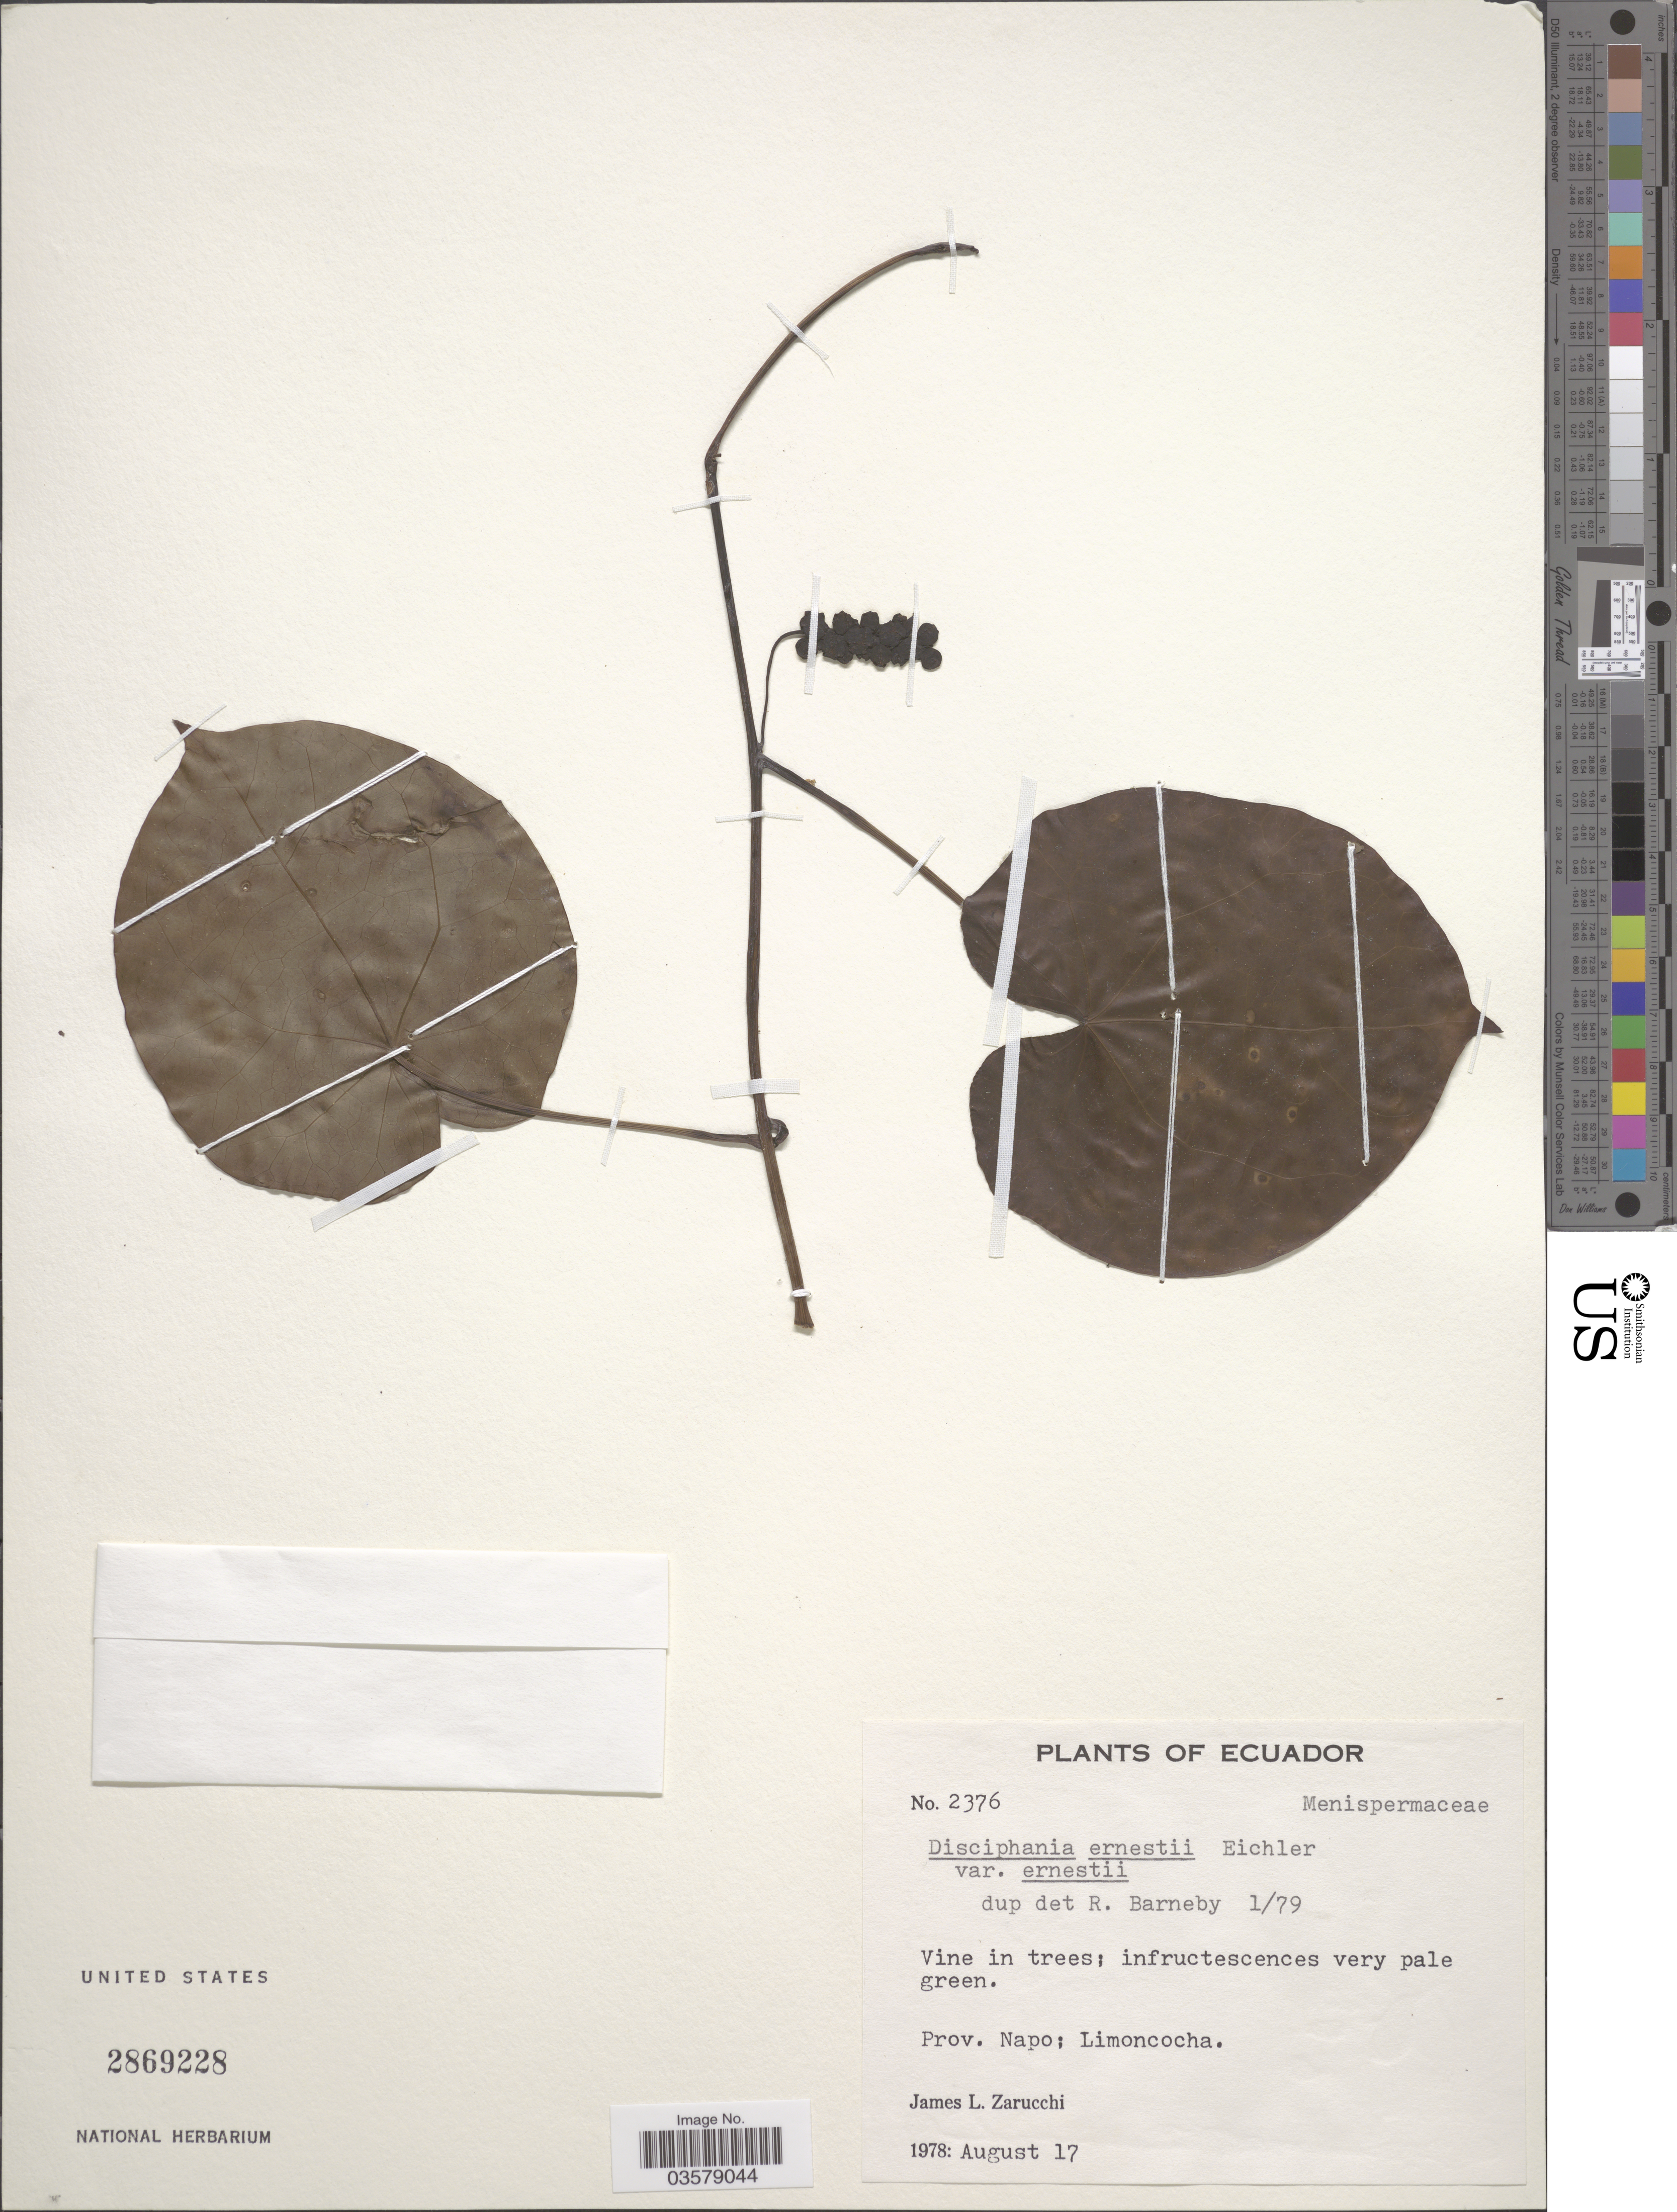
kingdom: Plantae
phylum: Tracheophyta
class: Magnoliopsida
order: Ranunculales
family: Menispermaceae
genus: Disciphania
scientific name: Disciphania ernstii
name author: Eichler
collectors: J. L. Zarucchi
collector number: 2376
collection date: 1978-08-17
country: Ecuador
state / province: Napo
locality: Limoncocha.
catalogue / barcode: US 2869228